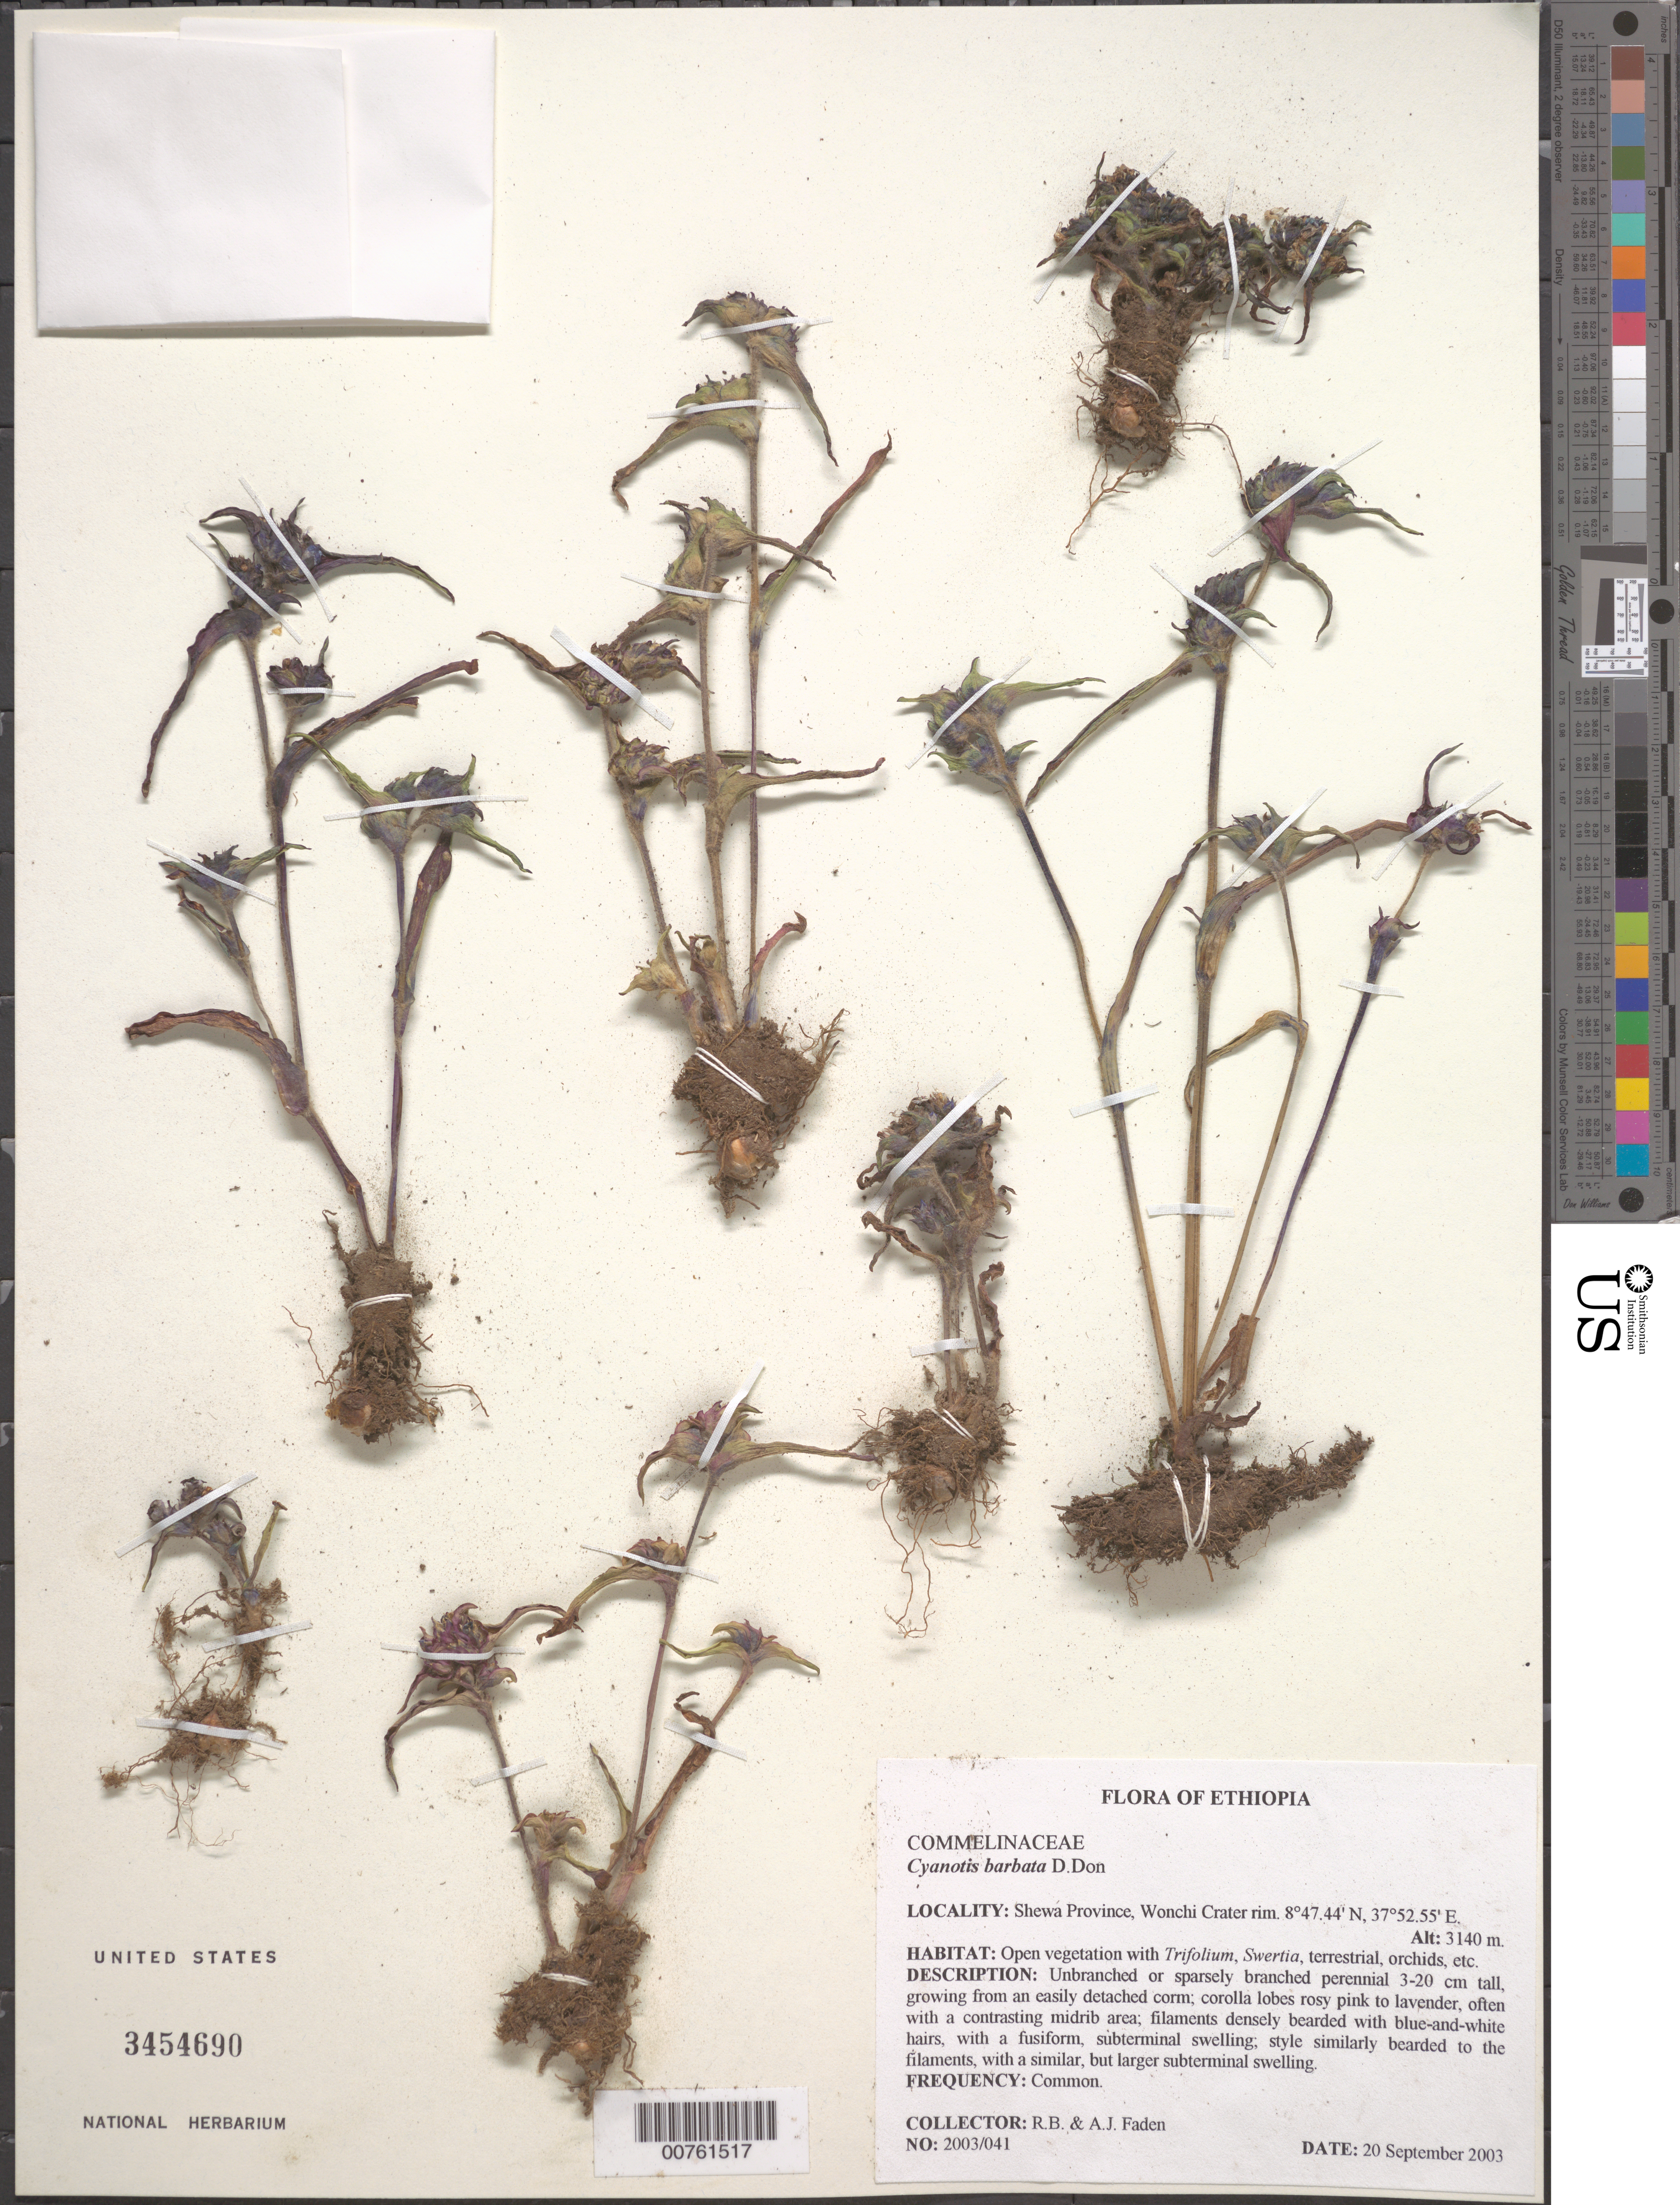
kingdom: Plantae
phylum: Tracheophyta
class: Liliopsida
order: Commelinales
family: Commelinaceae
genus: Cyanotis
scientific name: Cyanotis barbata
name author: D. Don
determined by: Faden, Robert B., (US), Smithsonian Institution - National Museum of Natural History (UNITED STATES)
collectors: R. B. Faden & A. J. Faden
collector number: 2003/041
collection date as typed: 20 Sep 2003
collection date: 2003-09-20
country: Ethiopia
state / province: Oromiya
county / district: Shewa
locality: Wonchi Crater rim.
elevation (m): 3140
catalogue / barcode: US 3454690